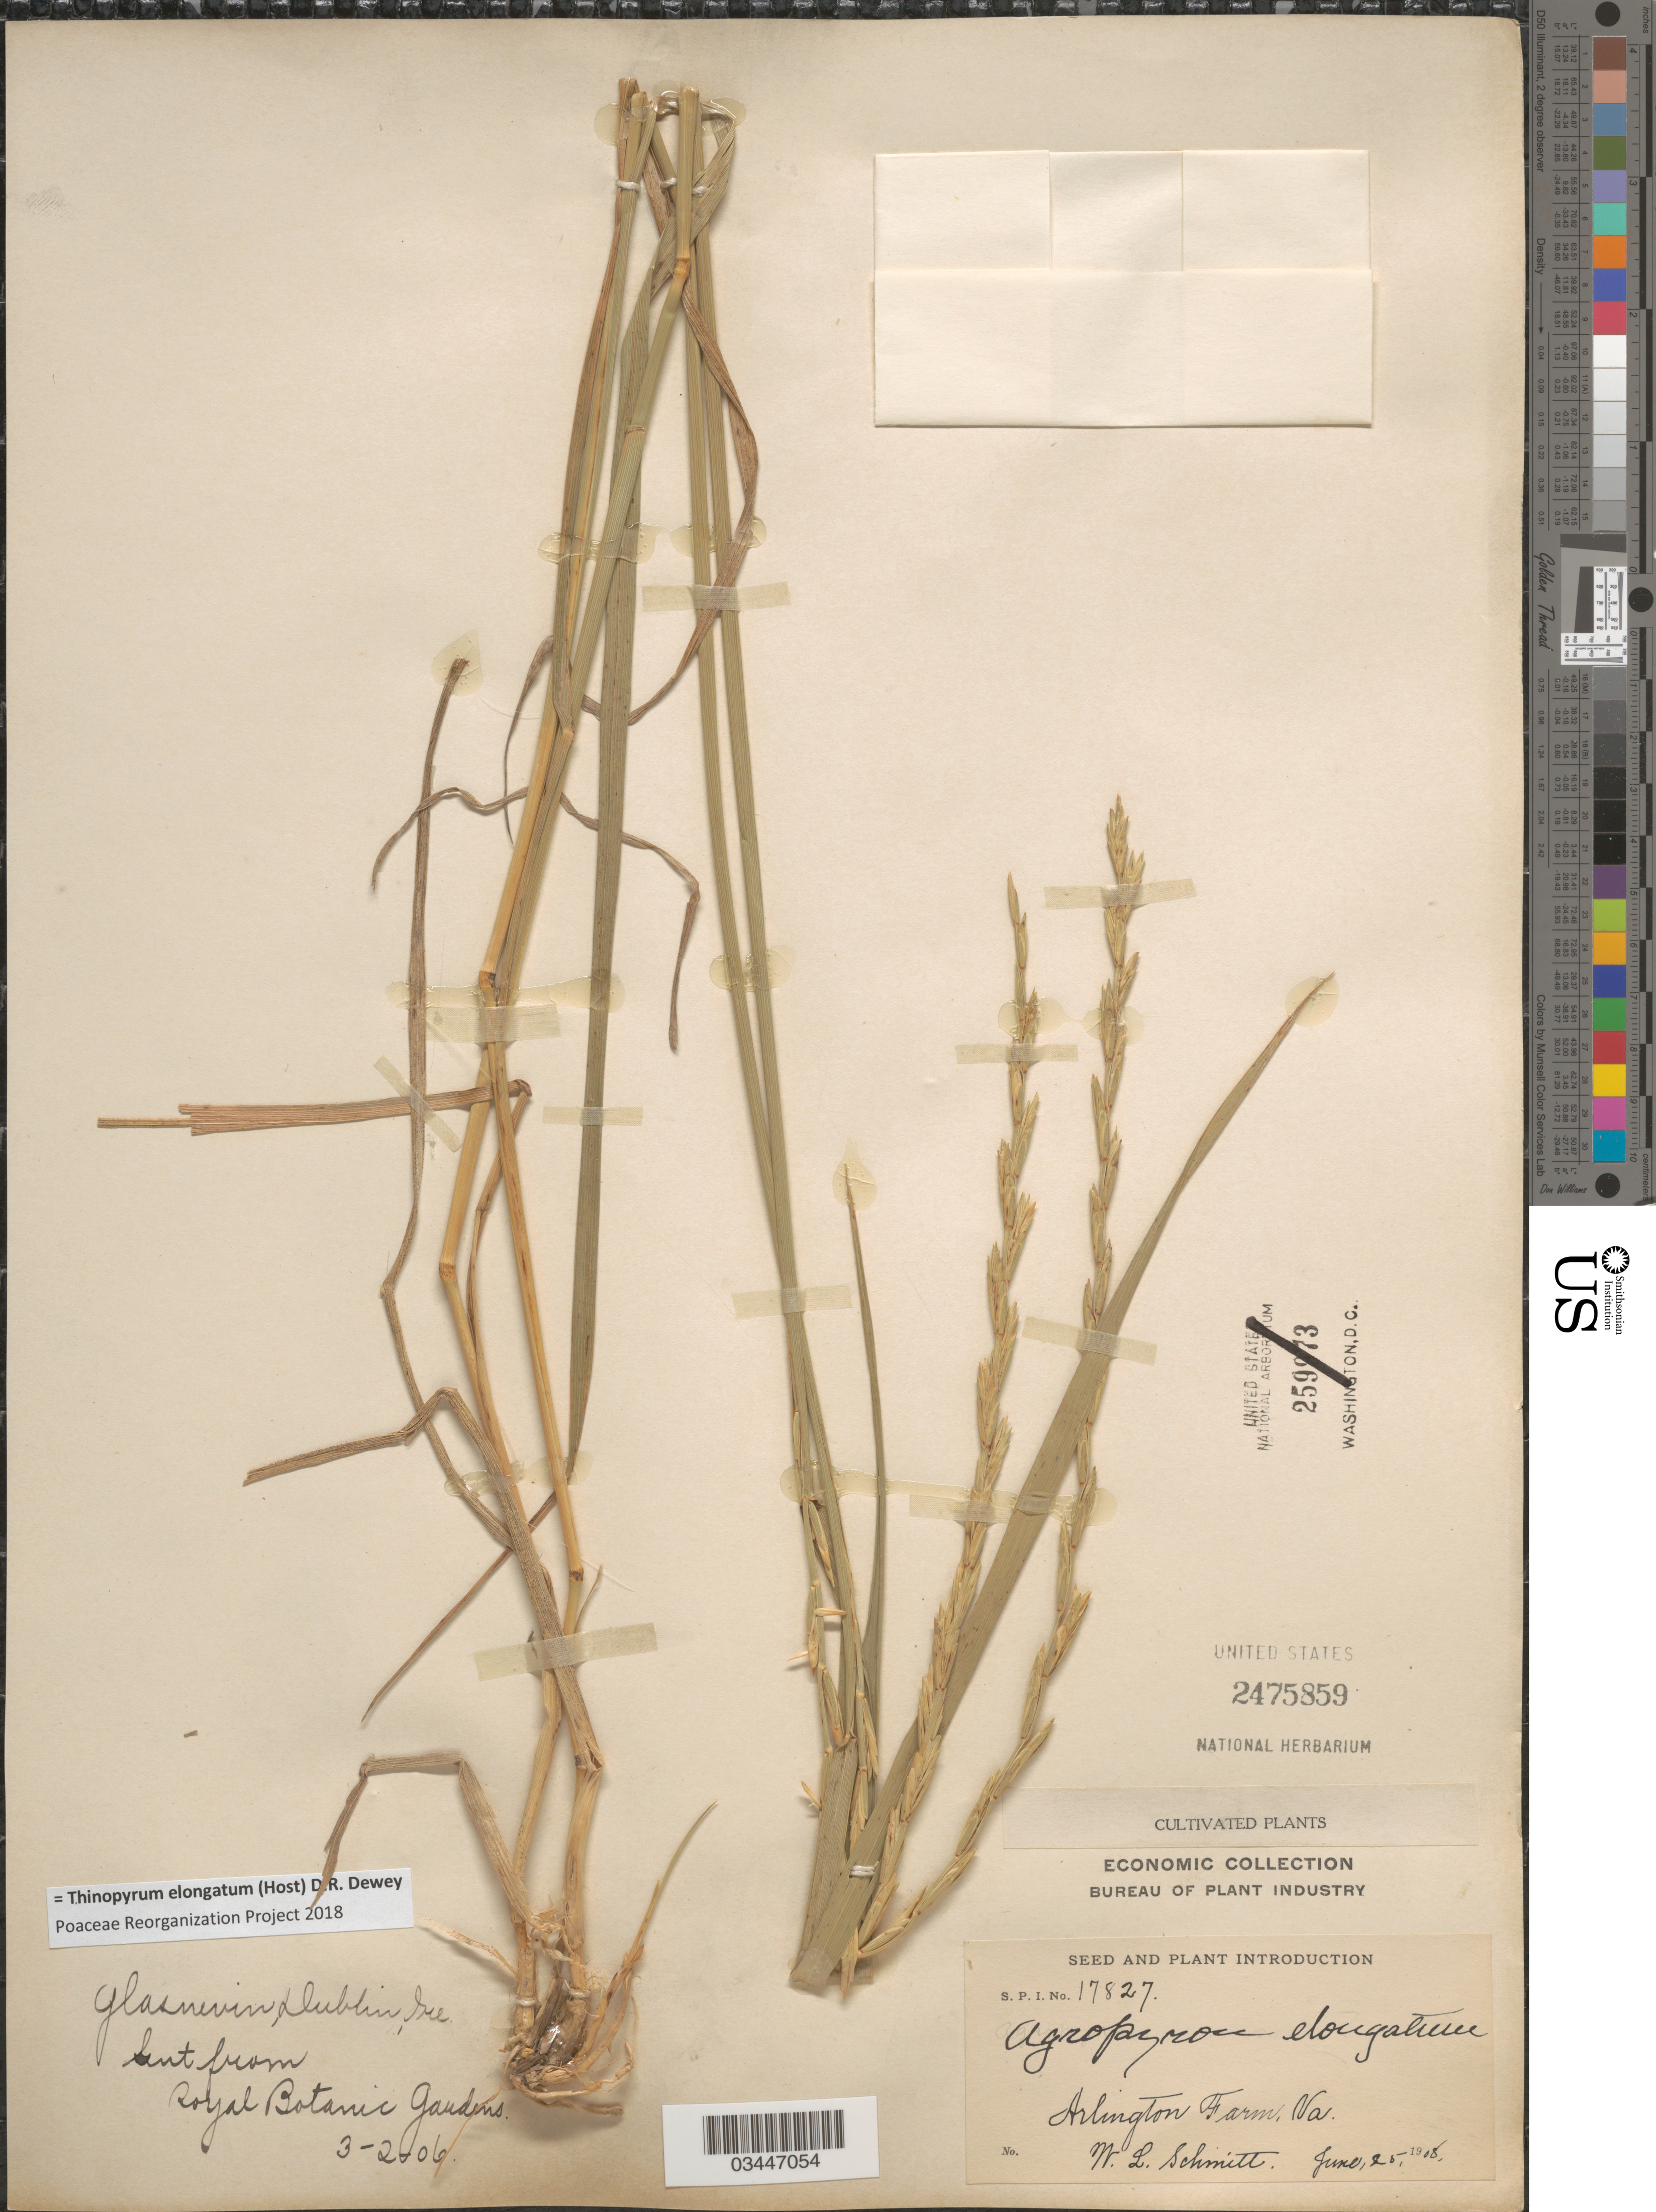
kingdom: Plantae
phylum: Tracheophyta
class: Liliopsida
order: Poales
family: Poaceae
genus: Thinopyrum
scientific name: Thinopyrum elongatum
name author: (Host) Barkworth & Dewey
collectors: W. L. Schmitt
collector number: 17827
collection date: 1906-06-25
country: United States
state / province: Virginia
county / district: Arlington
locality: Arlington Farm.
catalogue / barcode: US 2475859